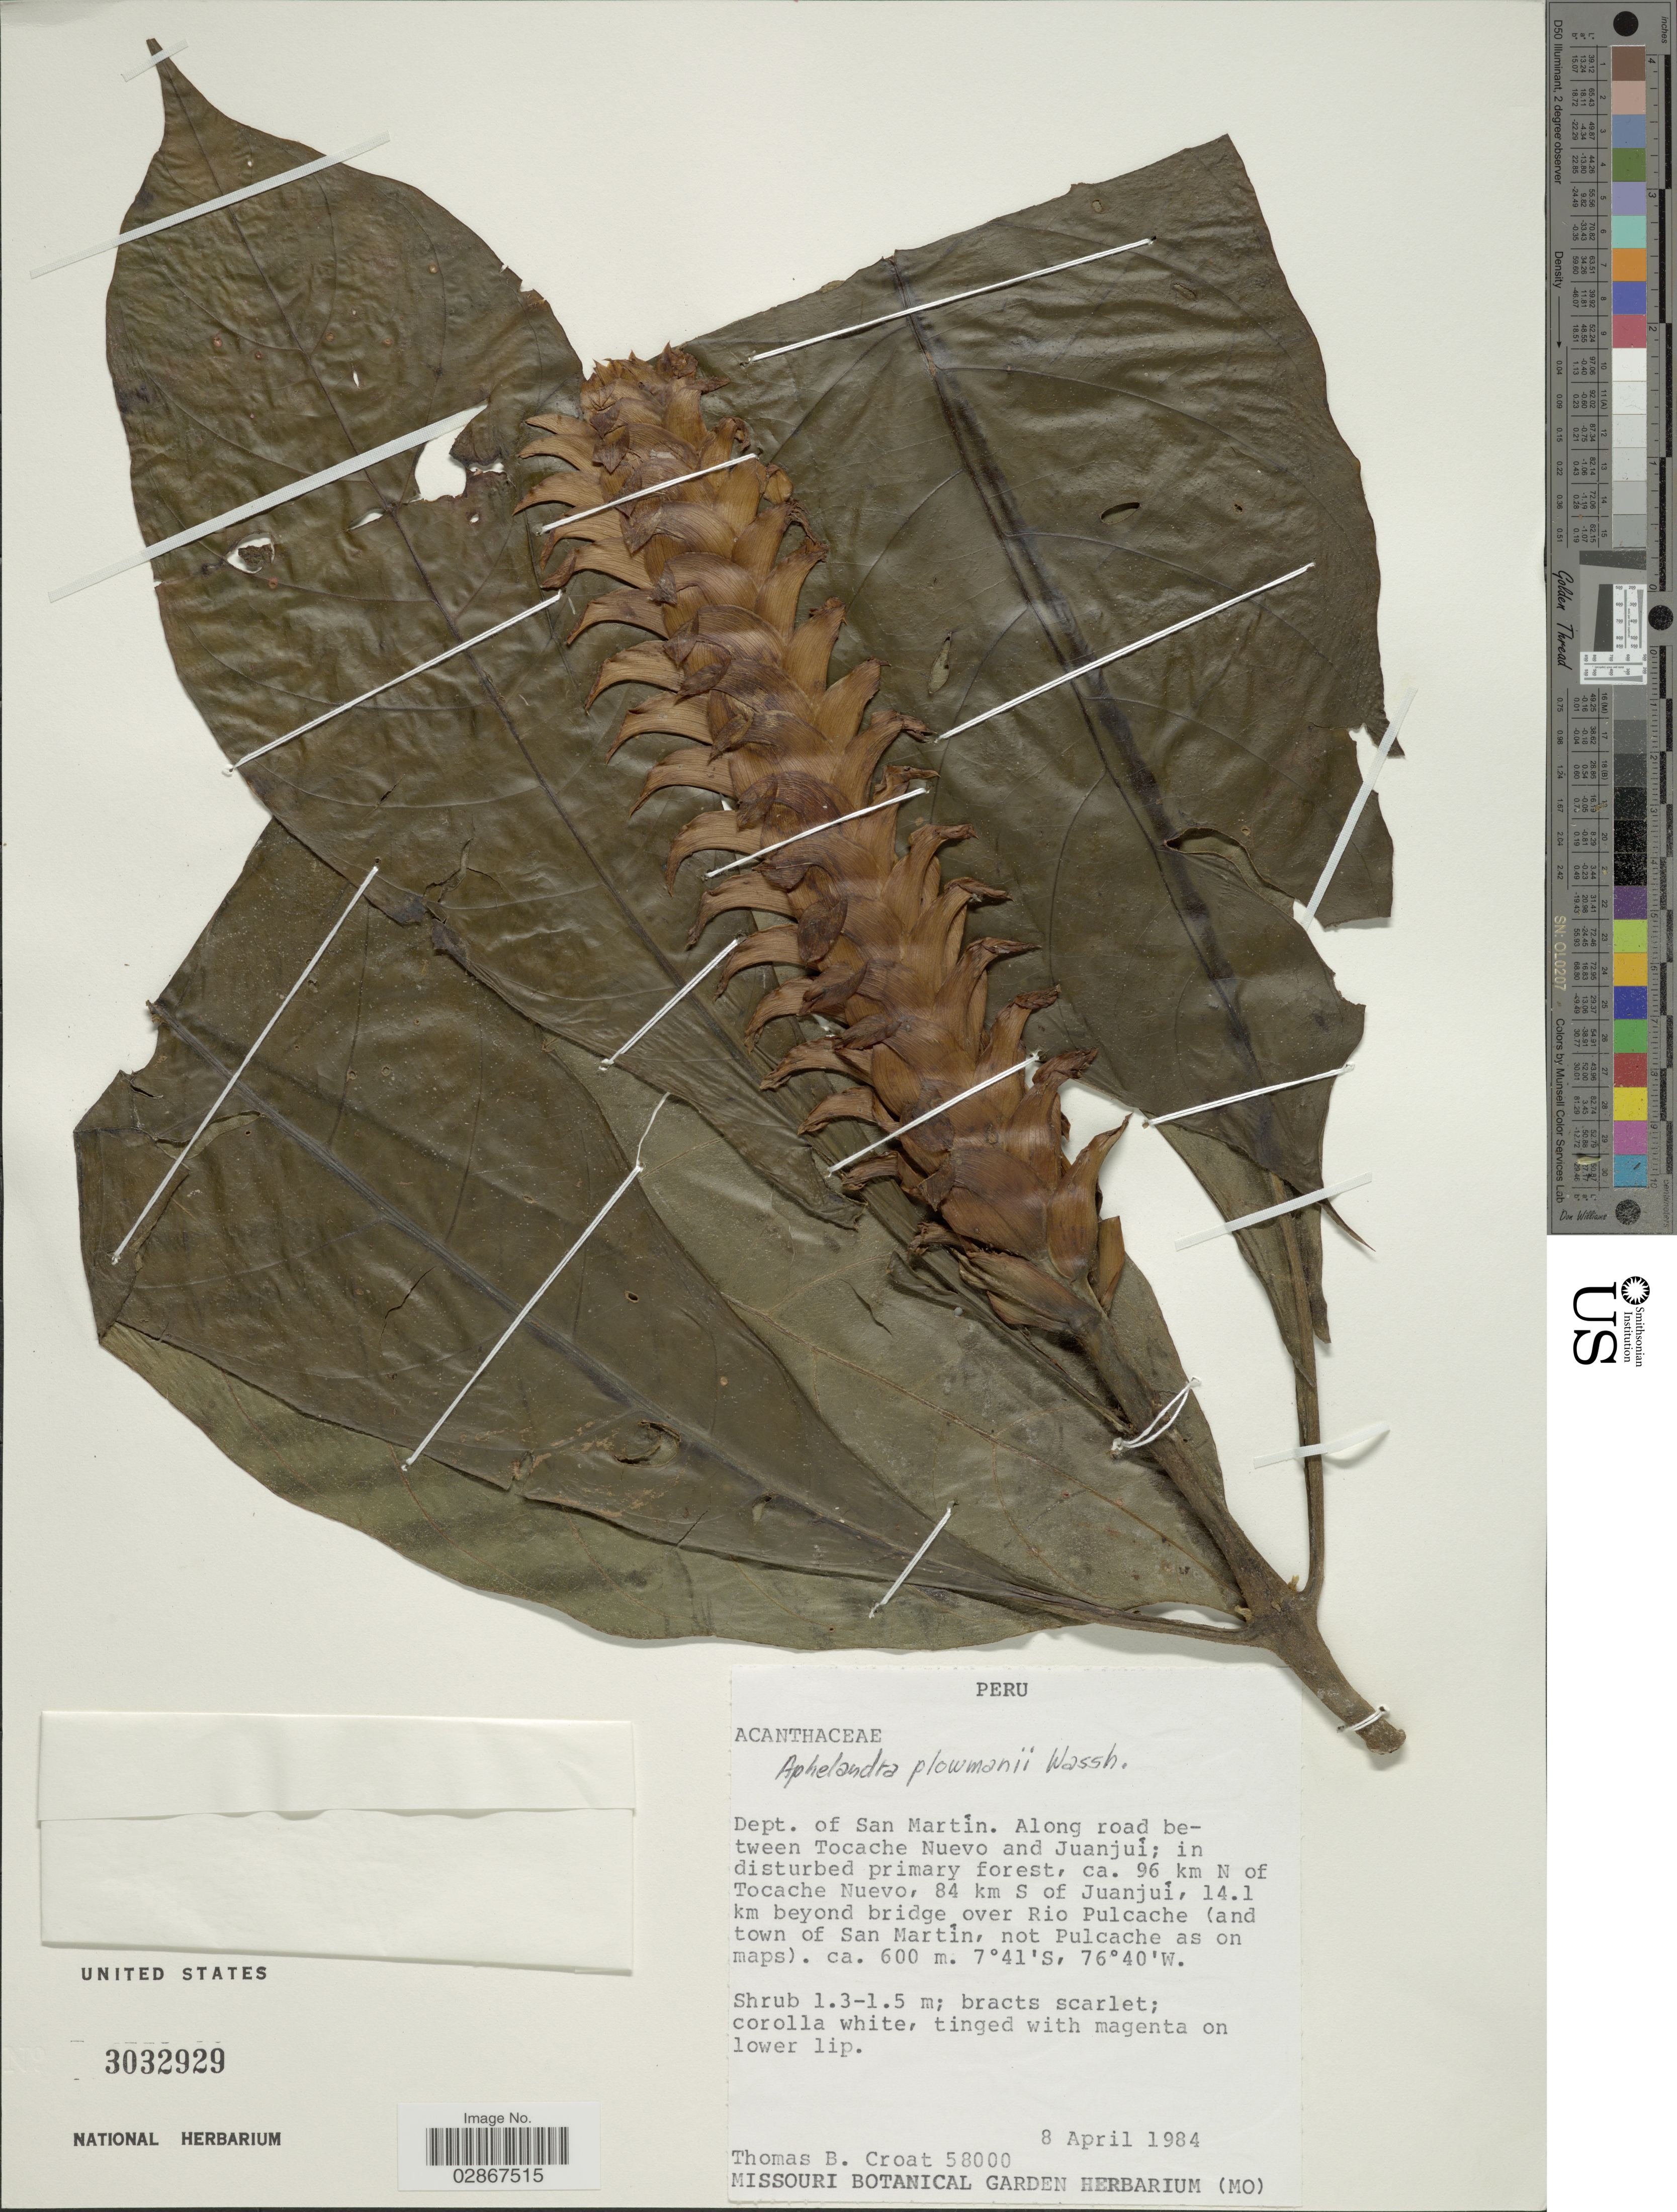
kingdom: Plantae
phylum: Tracheophyta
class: Magnoliopsida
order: Lamiales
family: Acanthaceae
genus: Aphelandra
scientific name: Aphelandra plowmanii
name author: Wassh.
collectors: T. B. Croat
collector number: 58000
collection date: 1984-04-08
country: Peru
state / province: San Martín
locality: Dept. San Martín. Along road between Tocache Nuevo and Juanjuí: in disturbed primary forest, ca. 96 km N of Tocache Nuevo, 84 km S of Juanjuí, 14.1 km beyond bridge over Rio Pulcache (and town of San Martín, not Pulcache as on maps).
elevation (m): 600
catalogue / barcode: US 3032929